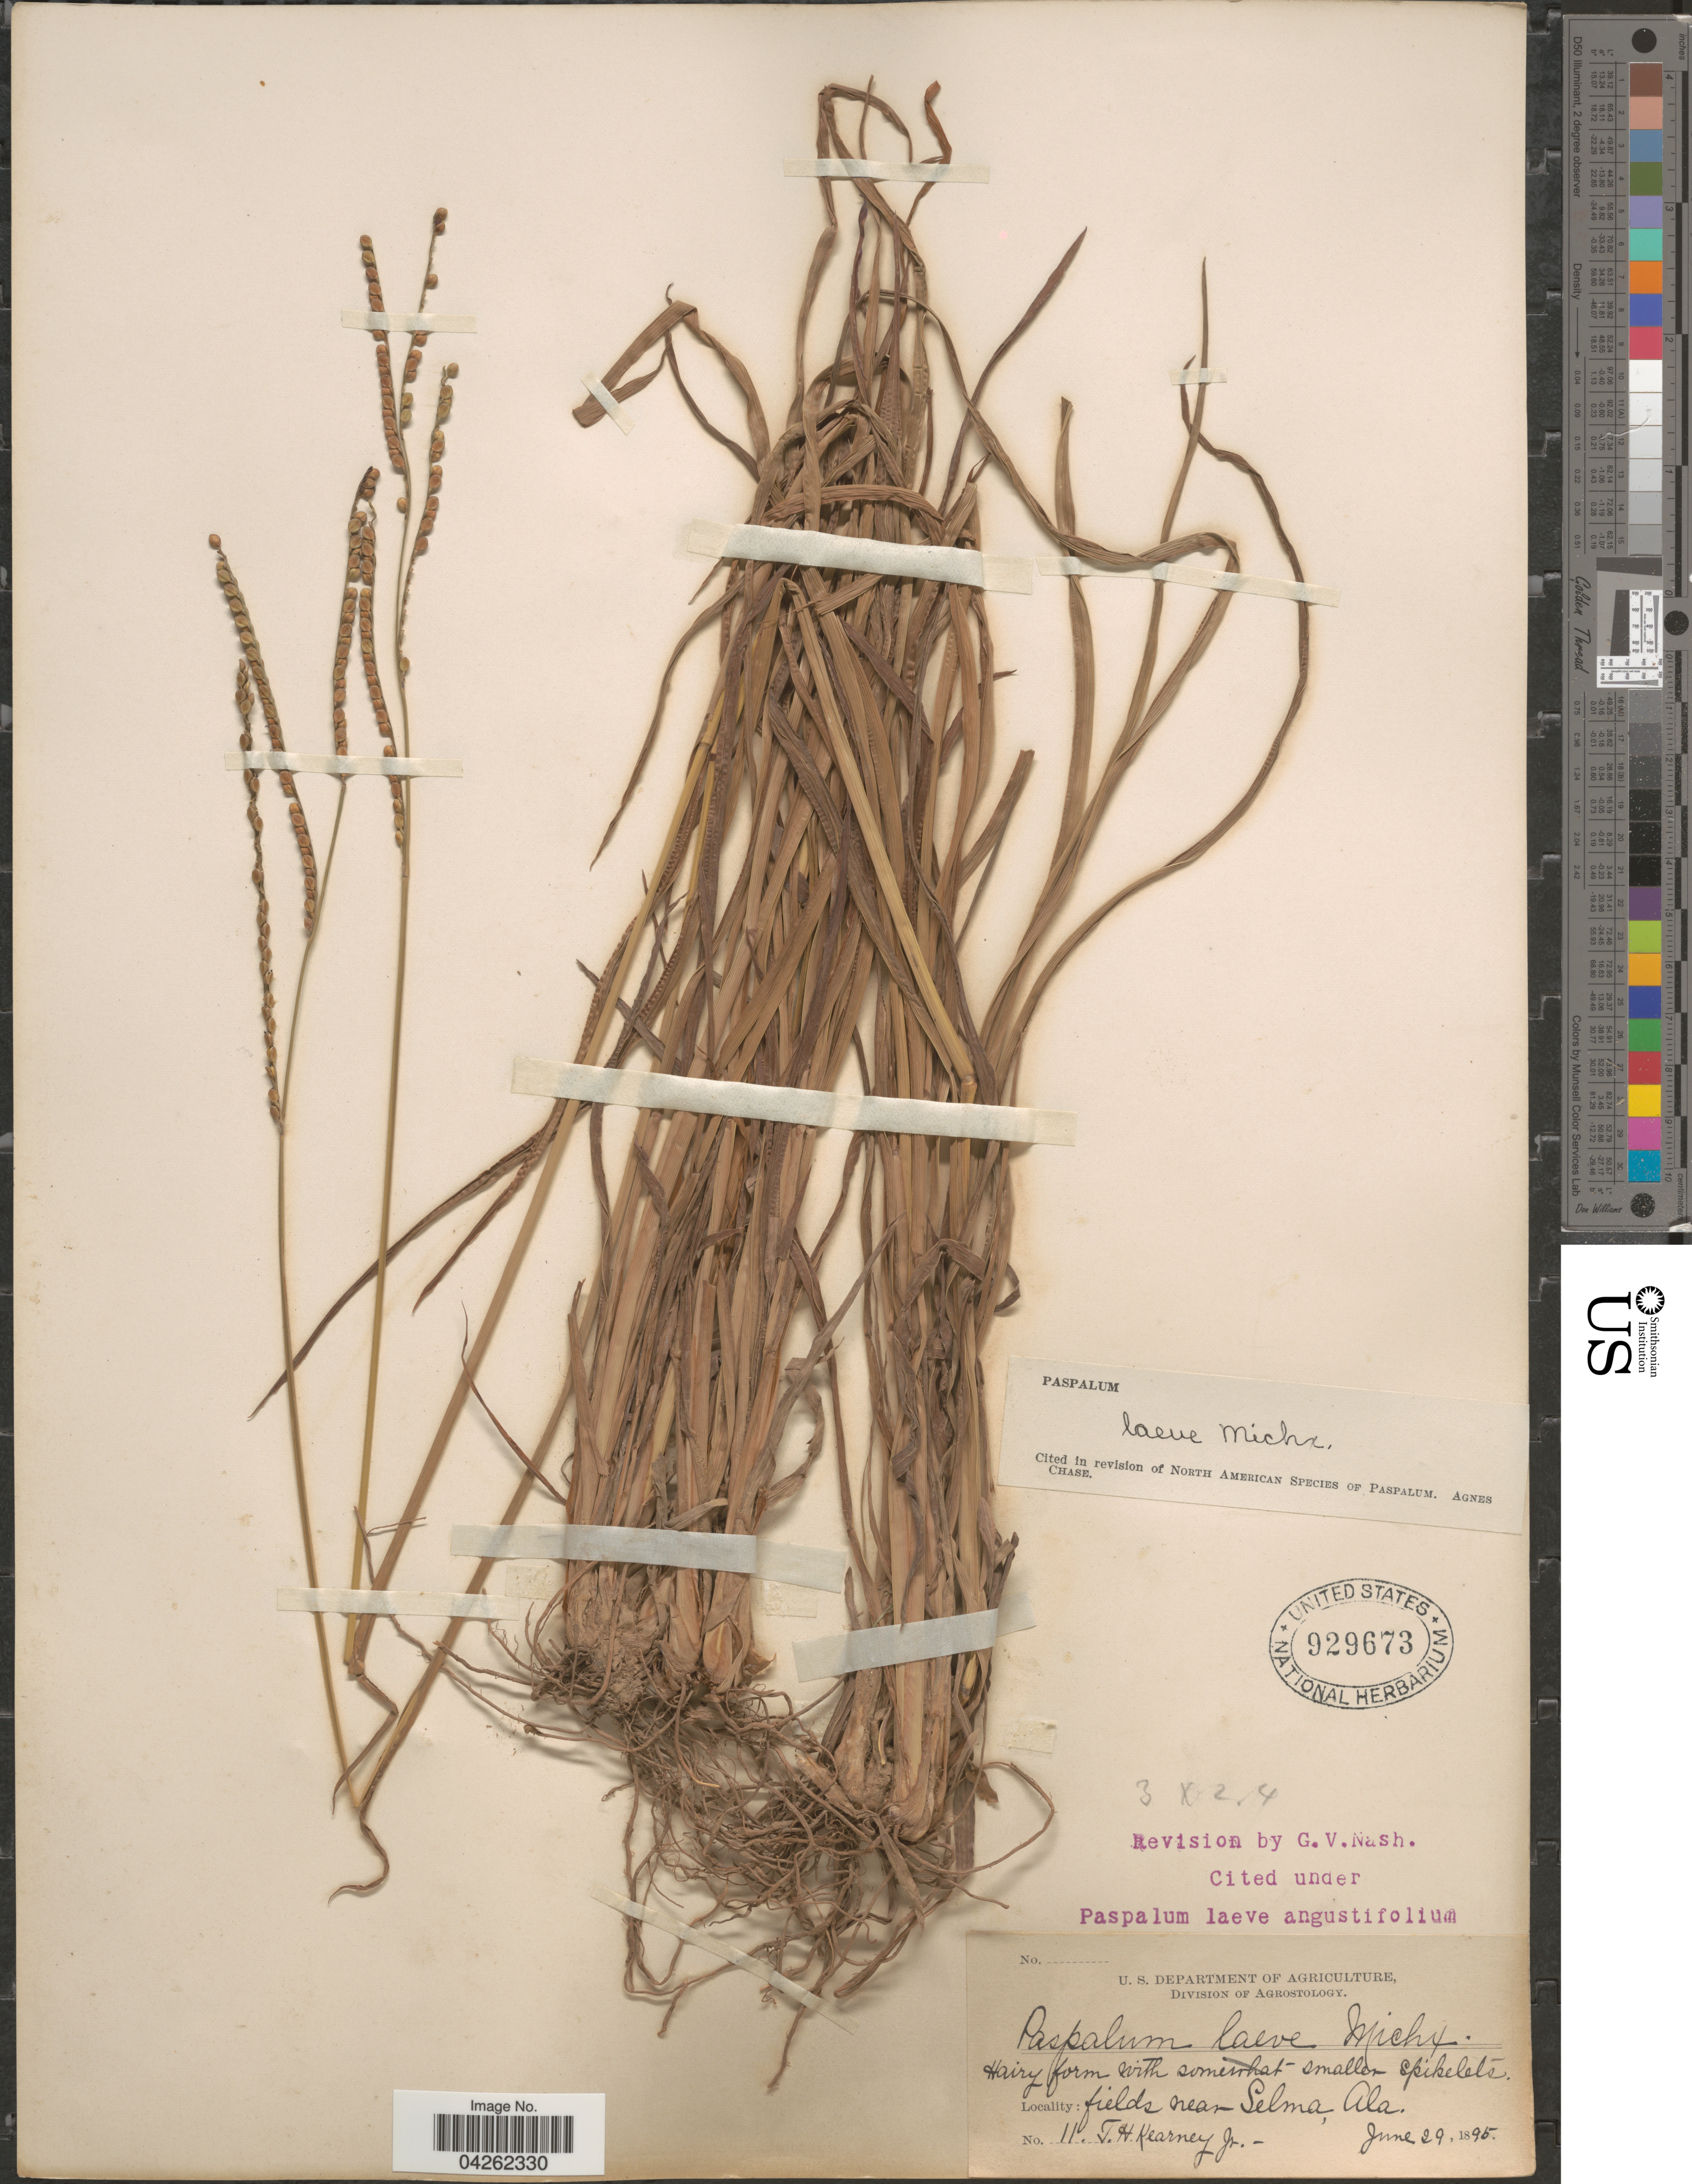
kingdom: Plantae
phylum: Tracheophyta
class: Liliopsida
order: Poales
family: Poaceae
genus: Paspalum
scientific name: Paspalum laeve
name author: Michx.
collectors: T. H. Kearney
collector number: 11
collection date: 1895-06-29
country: United States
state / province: Alabama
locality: Fields near Selma.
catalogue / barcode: US 929673